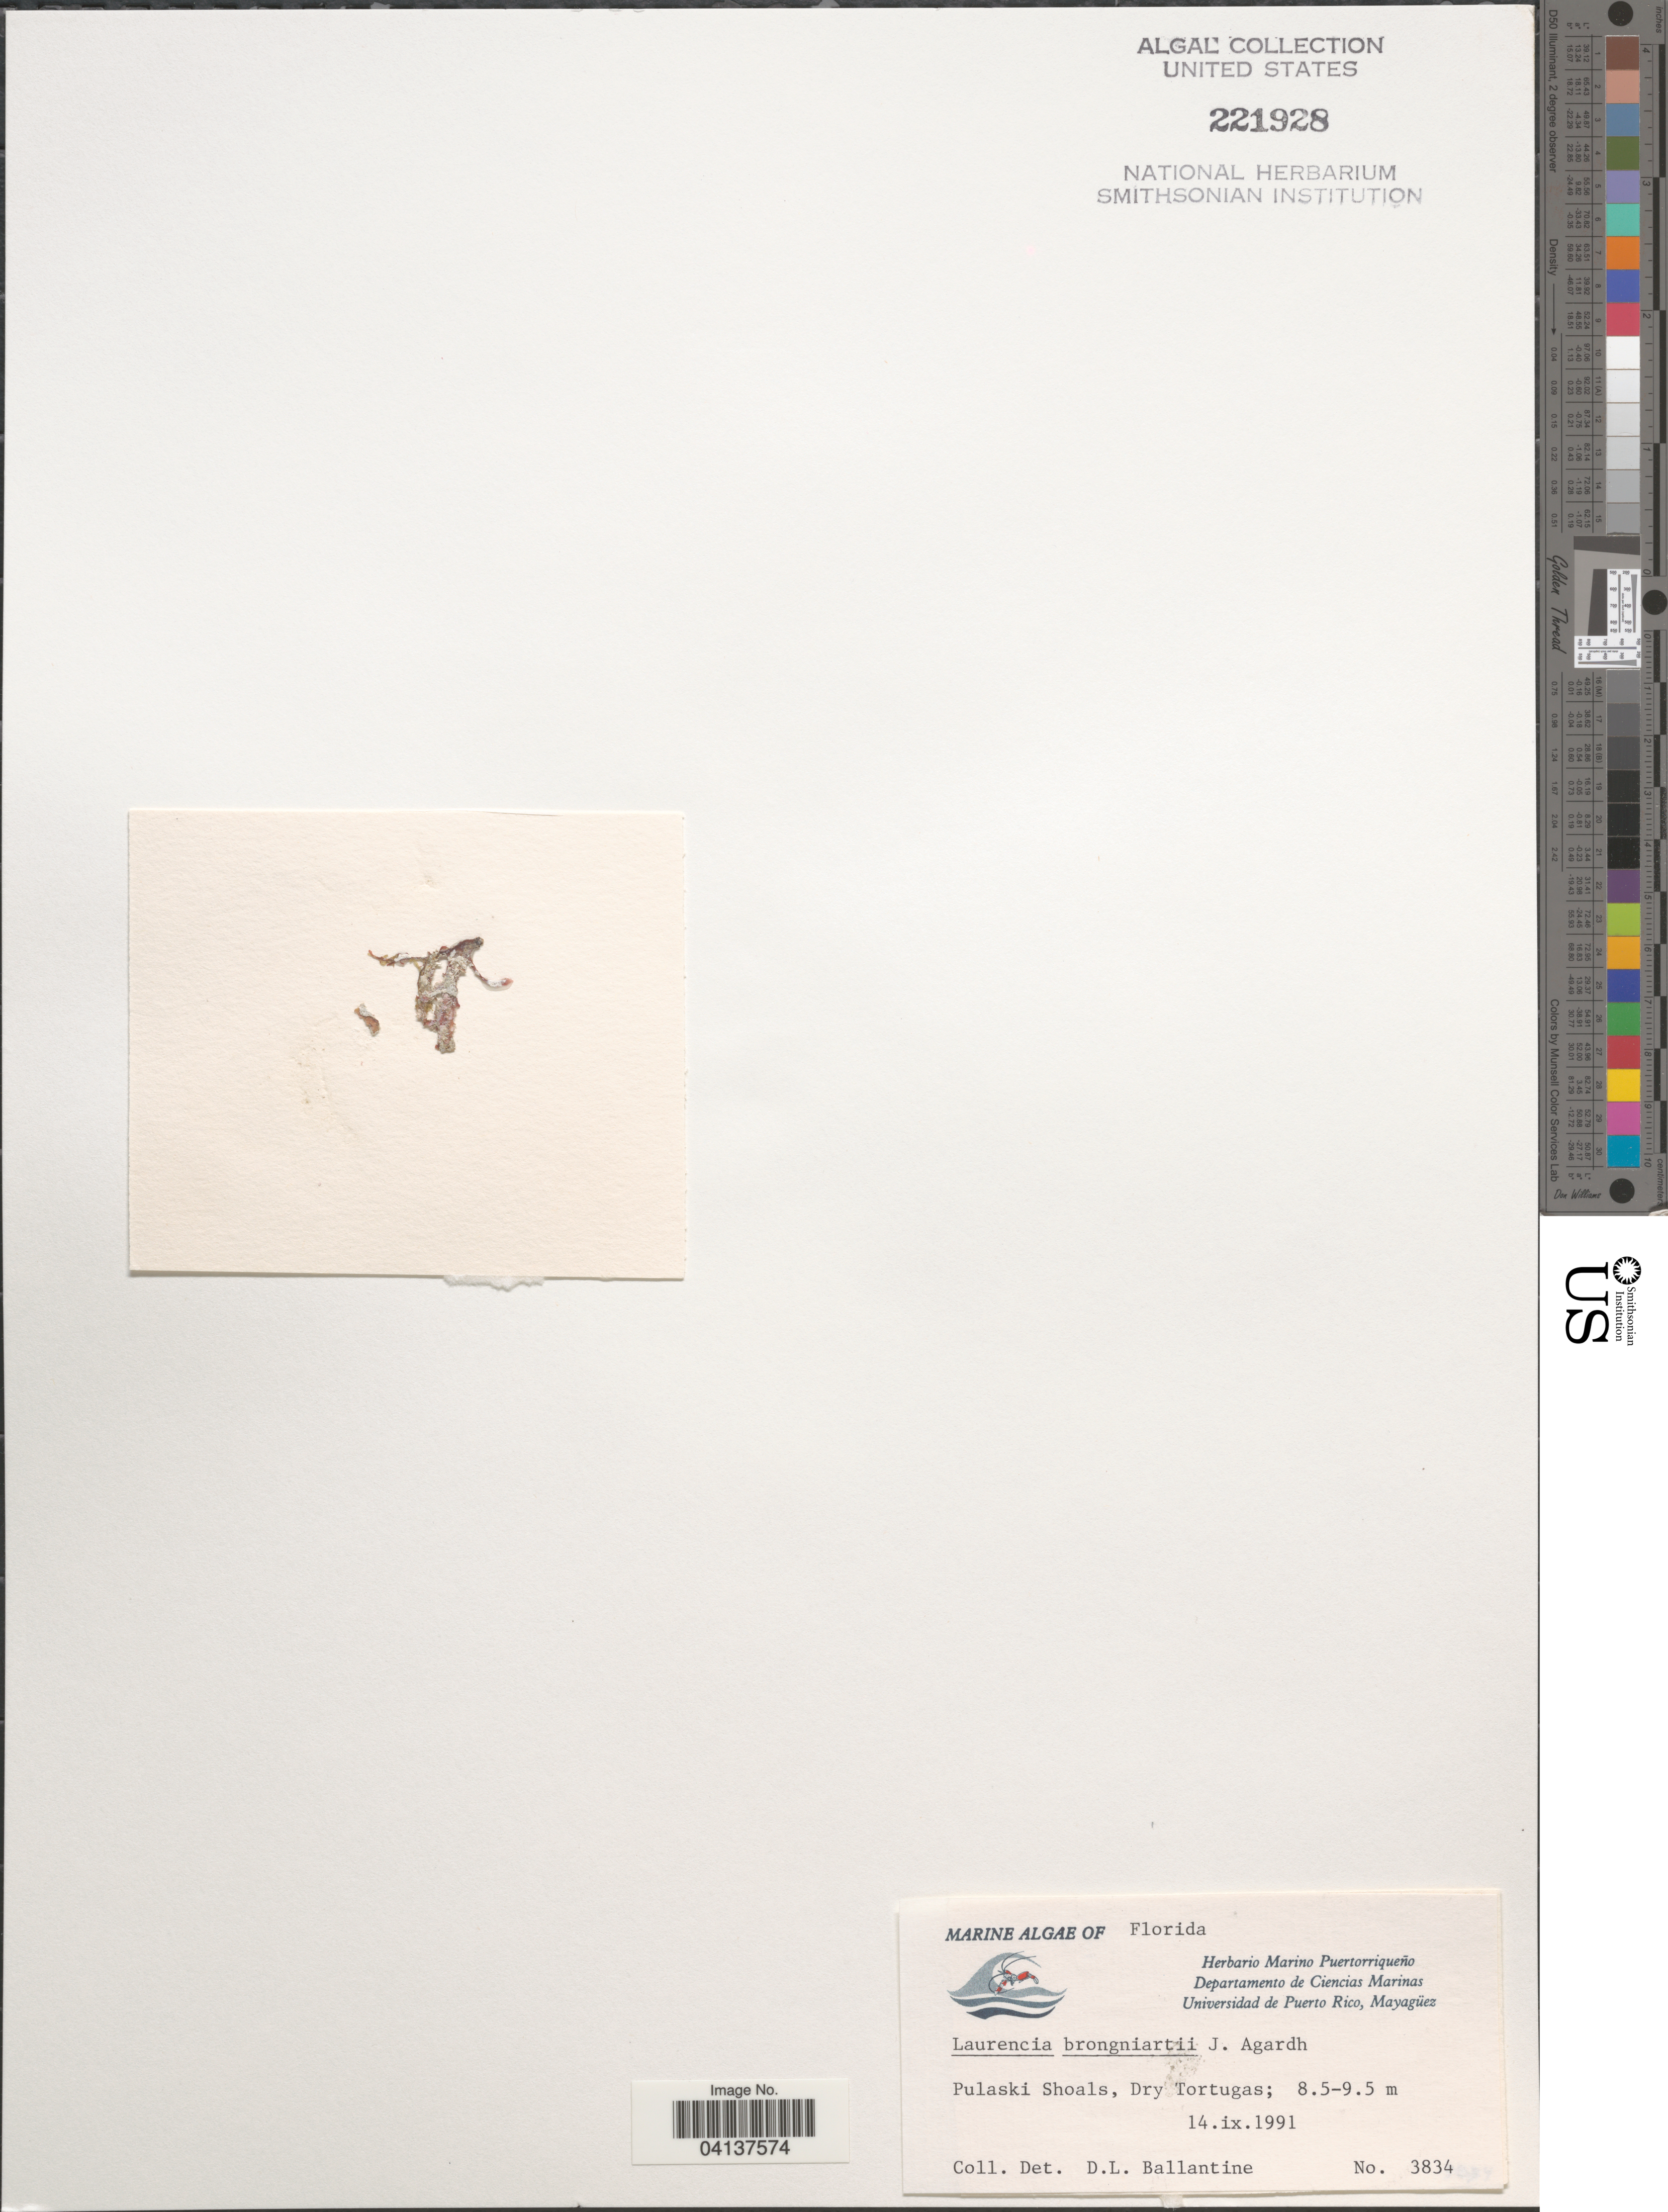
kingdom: Plantae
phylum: Rhodophyta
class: Florideophyceae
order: Ceramiales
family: Rhodomelaceae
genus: Laurencia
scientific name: Laurencia brongniartii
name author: J. Agardh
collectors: D.L. Ballantine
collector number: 3834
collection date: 1991-09-14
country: United States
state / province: Florida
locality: Pulaski Shoals, Dry Tortugas.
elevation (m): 8.5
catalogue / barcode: US 221928